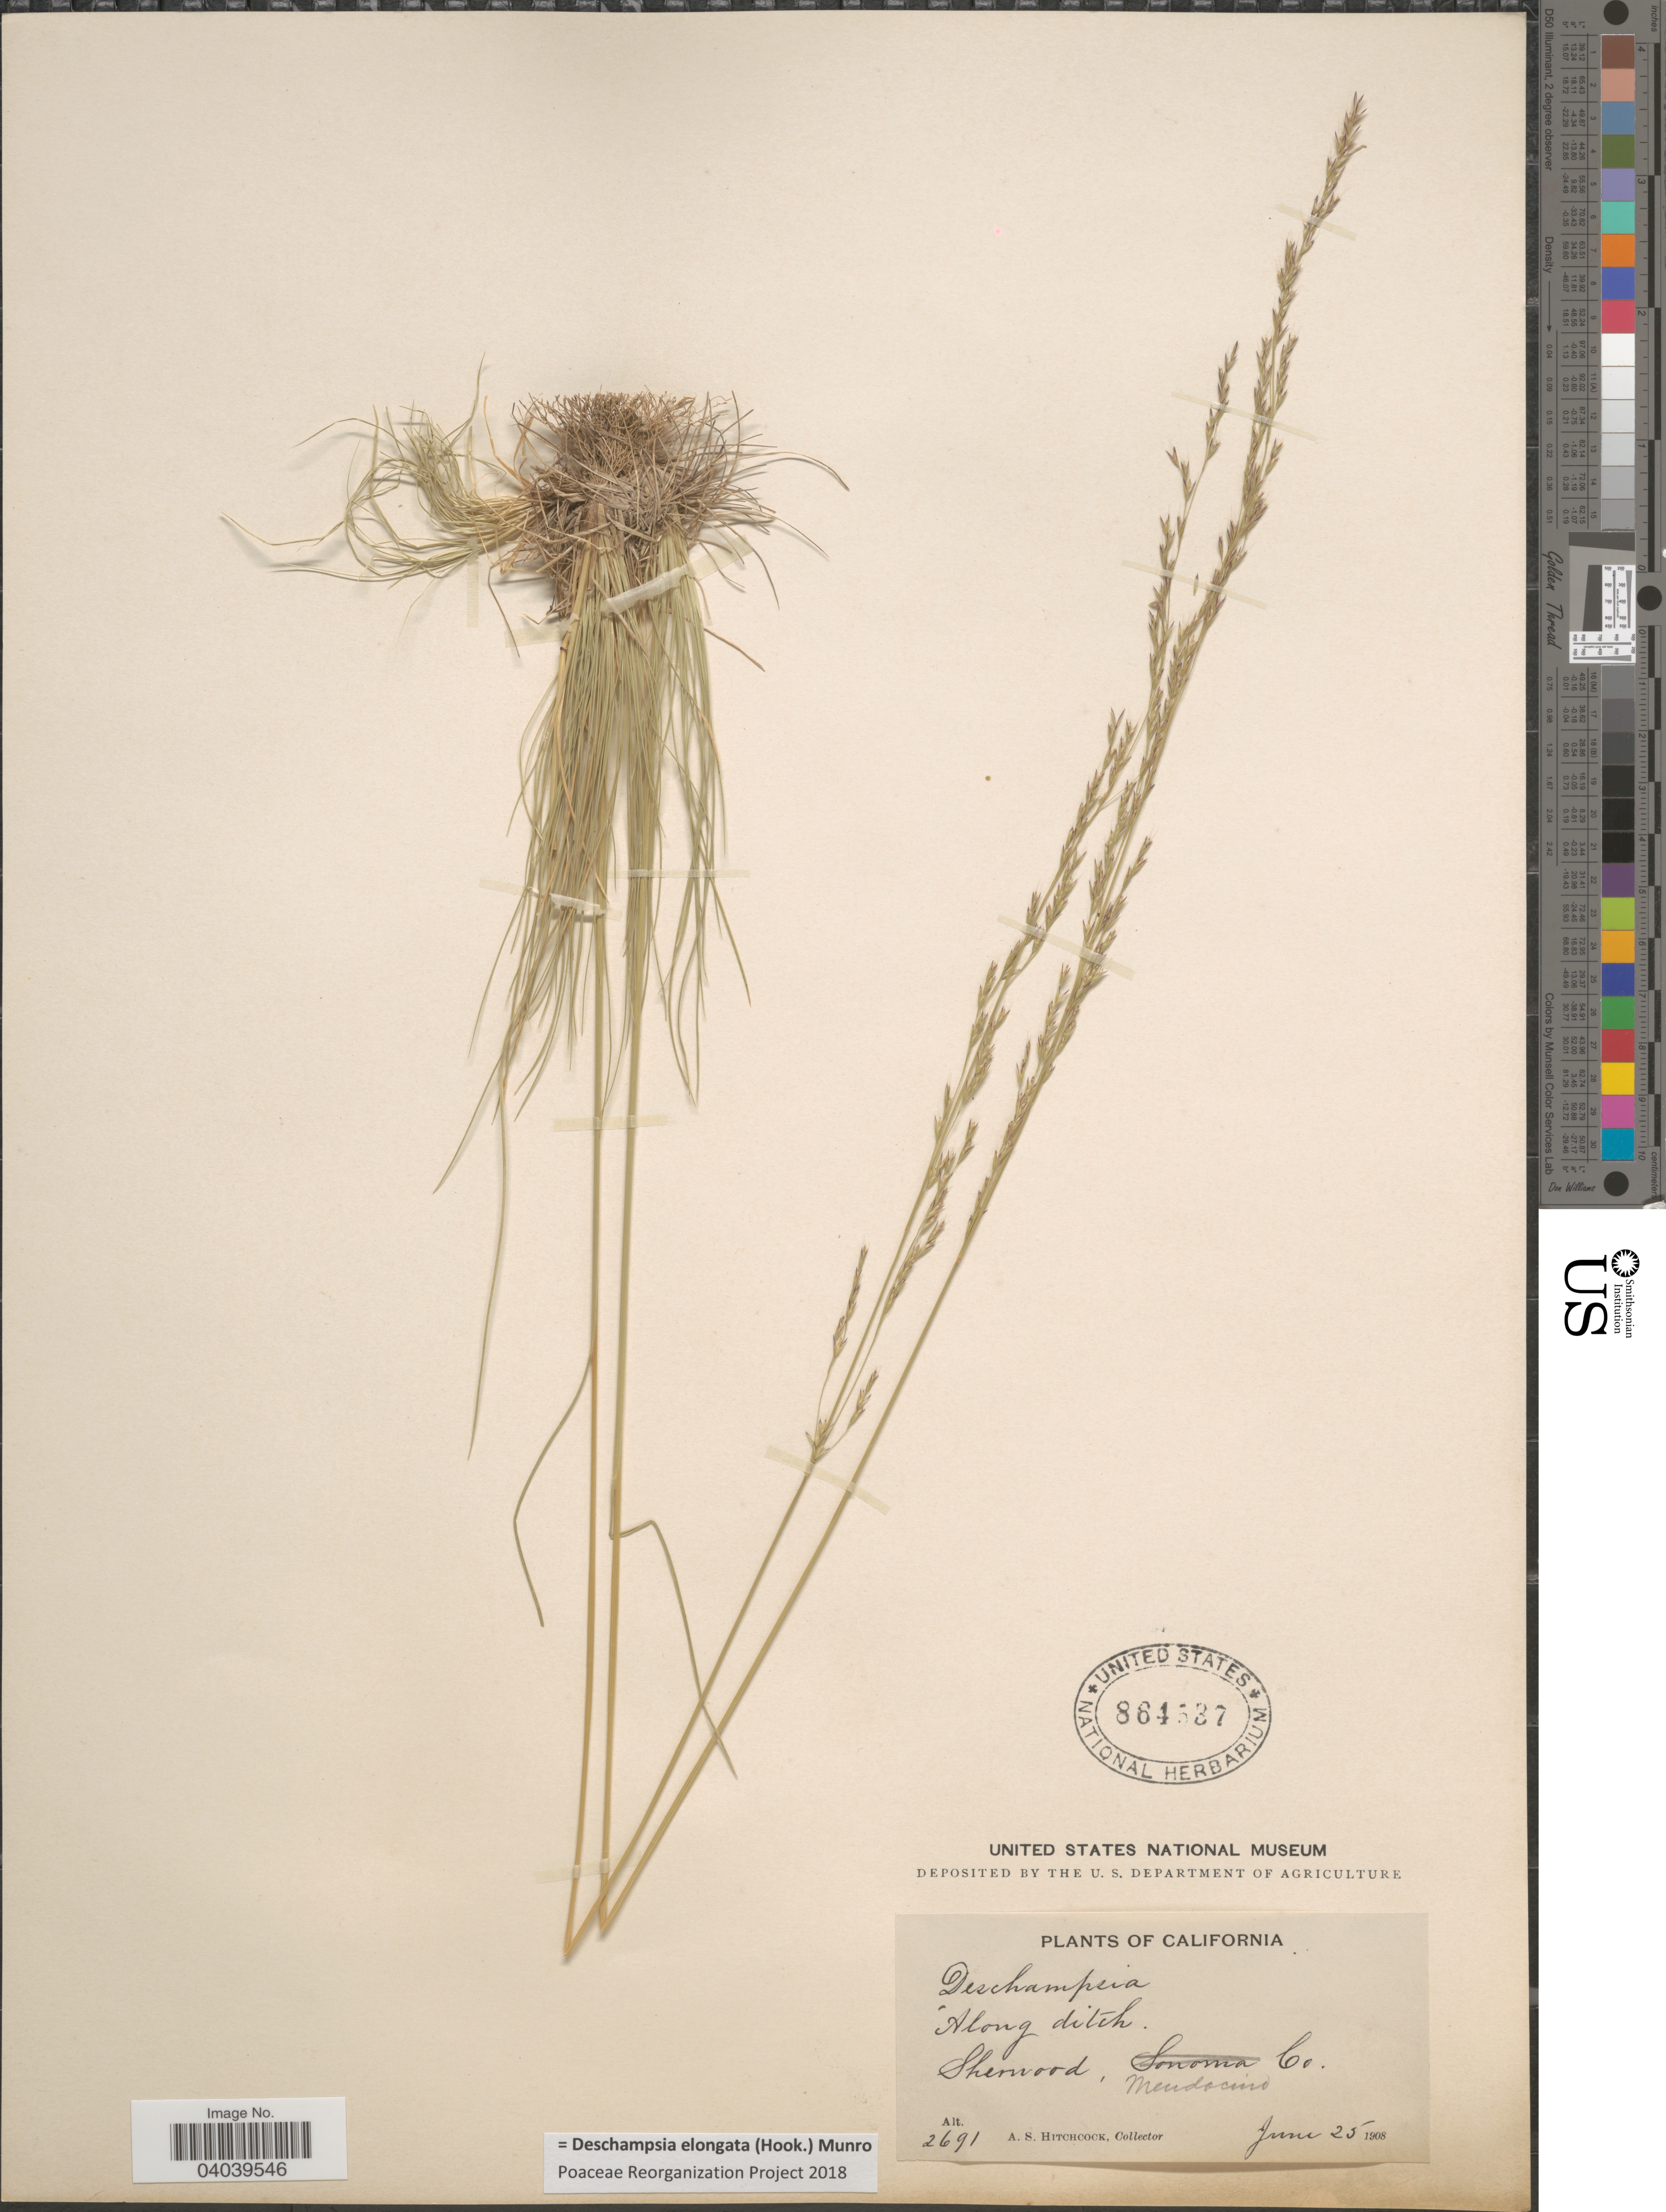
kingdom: Plantae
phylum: Tracheophyta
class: Liliopsida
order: Poales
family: Poaceae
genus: Deschampsia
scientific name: Deschampsia elongata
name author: (Hook.) Munro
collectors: A. S. Hitchcock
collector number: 2691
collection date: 1908-06-25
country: United States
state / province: California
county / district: Mendocino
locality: Along ditch, Sherwood, Mendocino Co.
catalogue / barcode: US 864537